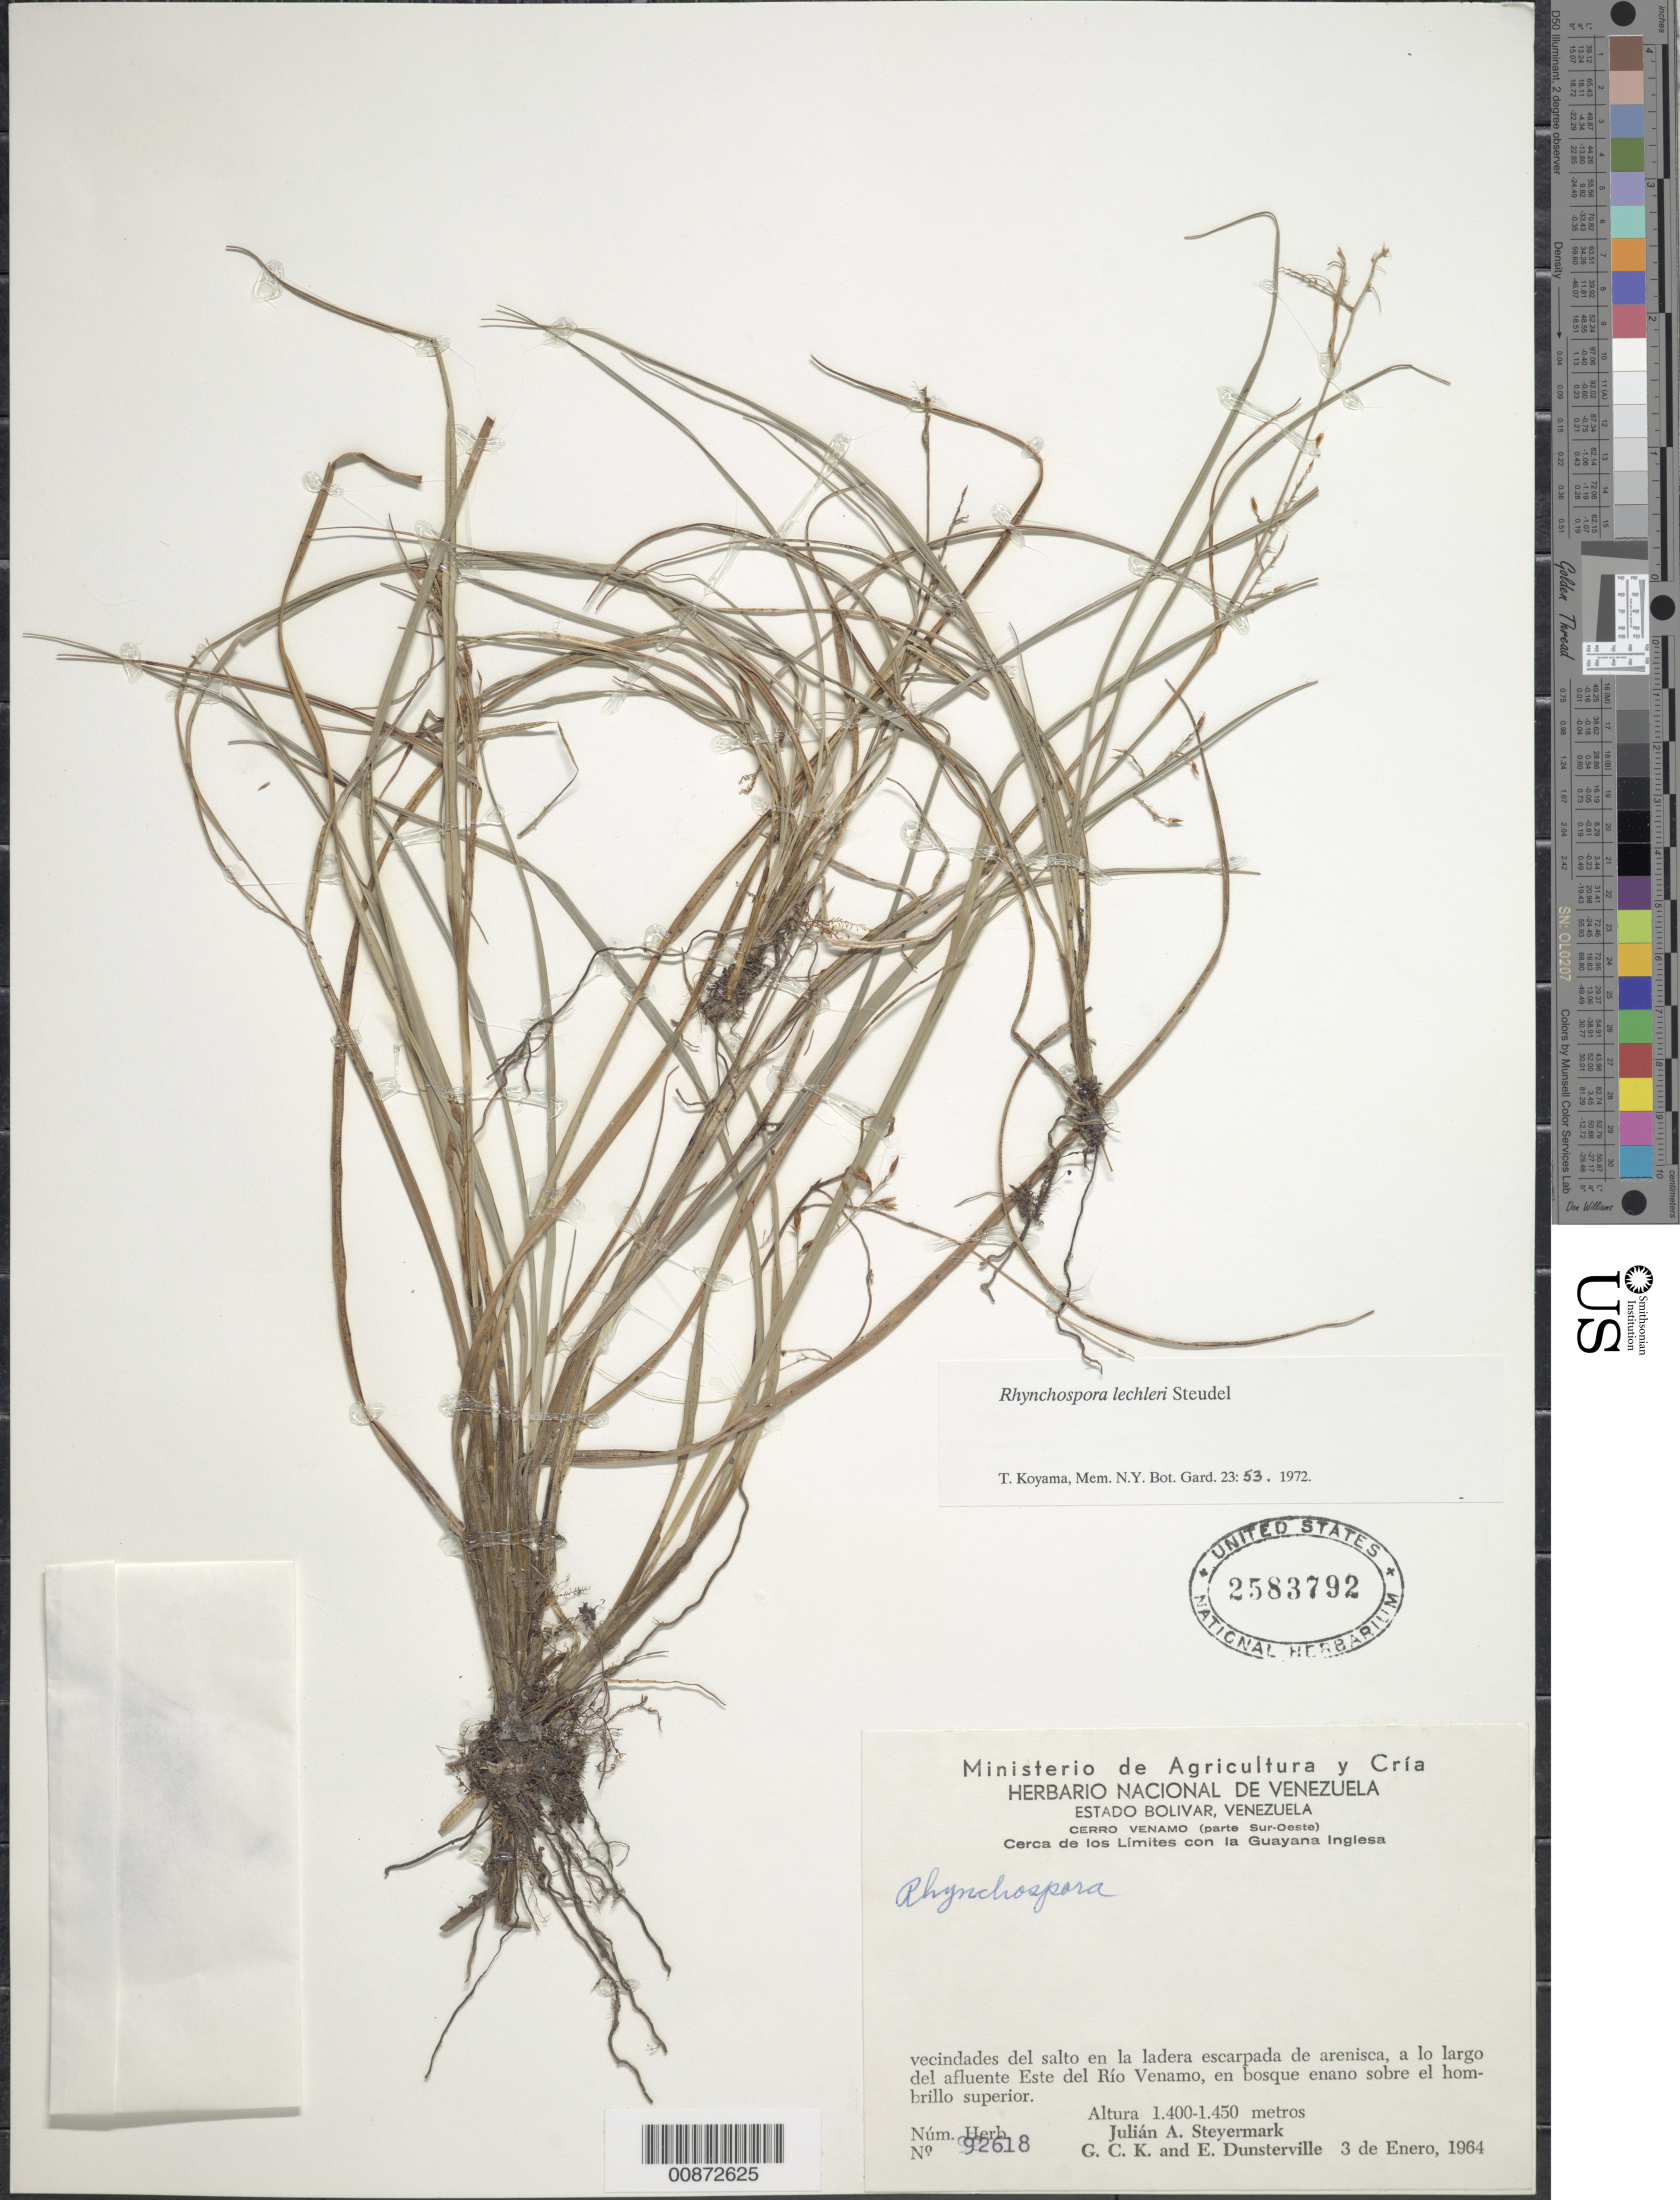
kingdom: Plantae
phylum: Tracheophyta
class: Liliopsida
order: Poales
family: Cyperaceae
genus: Rhynchospora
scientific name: Rhynchospora lechleri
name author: Steud. ex Boeckeler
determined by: Koyama, Tetsuo M.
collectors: J. Steyermark, G. C. K. Dunsterville & E. Dunsterville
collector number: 92618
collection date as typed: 3-Jan-64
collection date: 1964-01-03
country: Venezuela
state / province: Bolívar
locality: Cerro Venamo (parte Sur-Oeste), Cerca de los Límites con la Guayana Inglesa, a lo largo afluente Este del Río Venamo, sobre el hombrillo superíor del cerro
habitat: Vecindades del salto en la ladera escarpada de arenisca, al lo largo del rio, en bosque enano sobre el hombrillo superior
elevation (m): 1400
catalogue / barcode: US 2583792